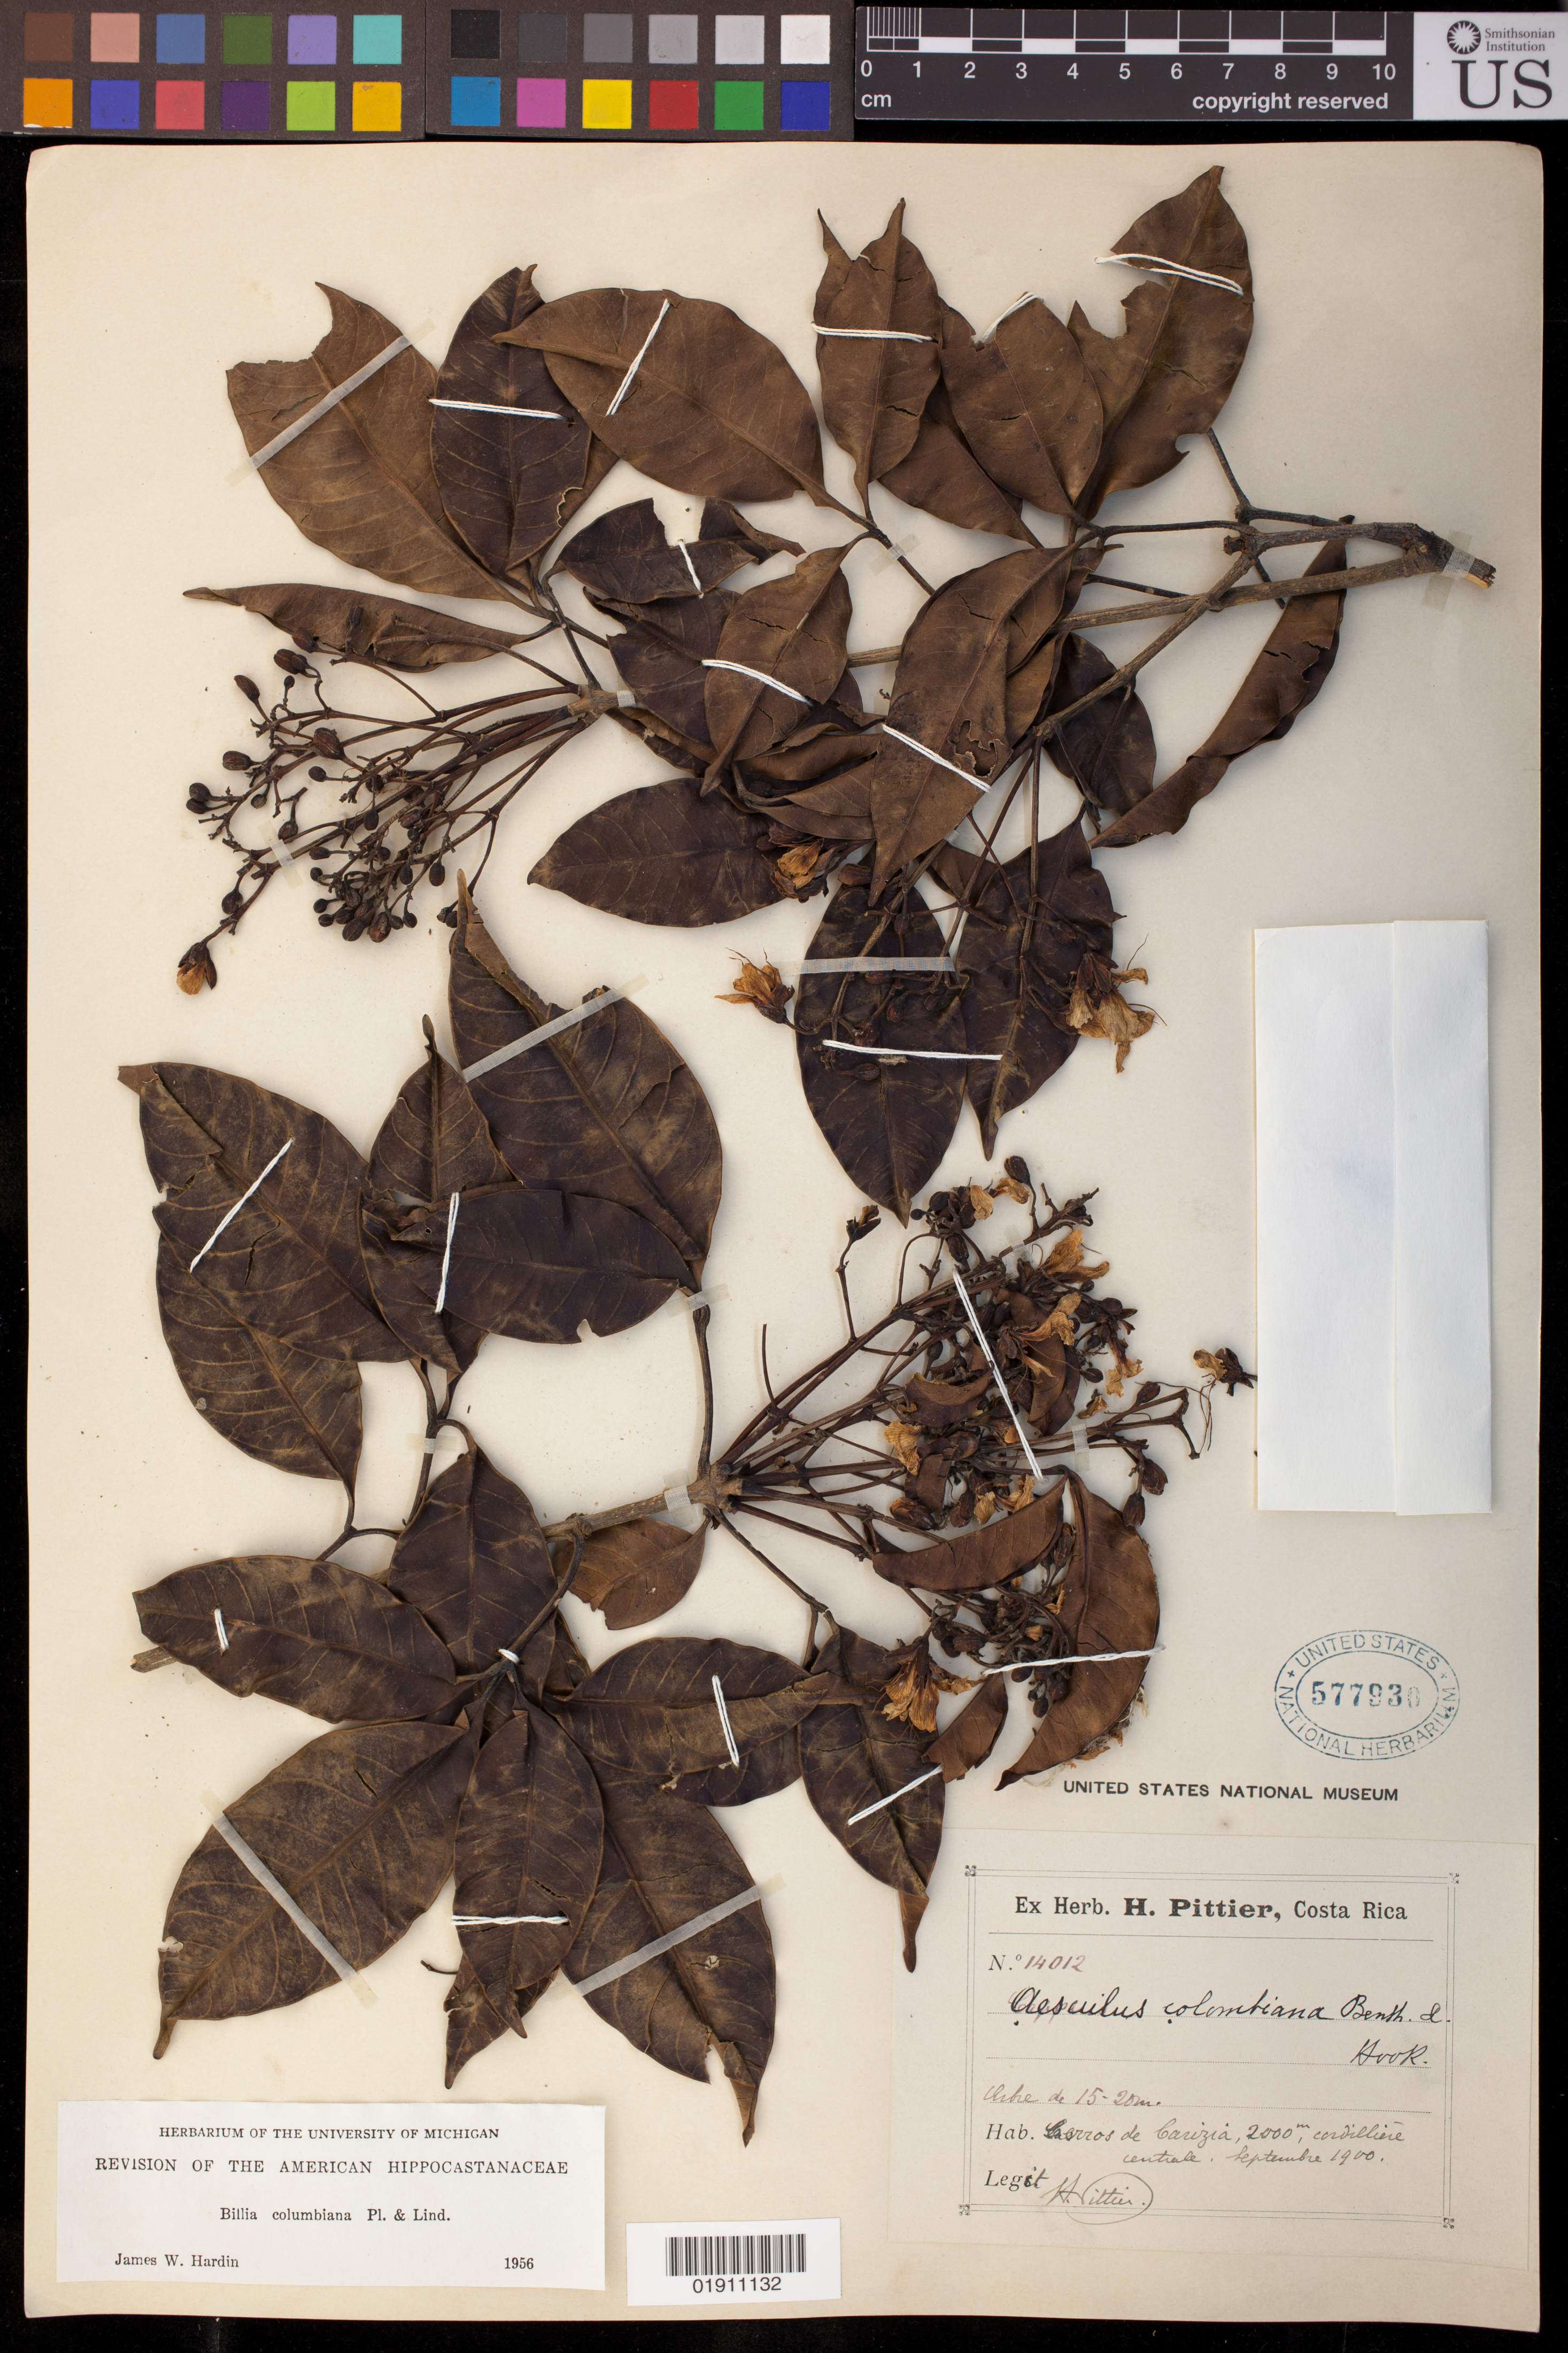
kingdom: Plantae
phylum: Tracheophyta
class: Magnoliopsida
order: Sapindales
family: Sapindaceae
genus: Billia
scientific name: Billia rosea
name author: (Planch. & Linden) C. Ulloa & P.M. Jørg.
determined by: Acevedo-Rodríguez, P., (BOT), Smithsonian Institution - National Museum of Natural History (UNITED STATES)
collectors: H. F. Pittier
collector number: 14012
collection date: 1900-09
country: Costa Rica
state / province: Heredia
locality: Cerros de Carizia [Cerro Caricias], cordilliere centrale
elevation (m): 2000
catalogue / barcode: US 577930